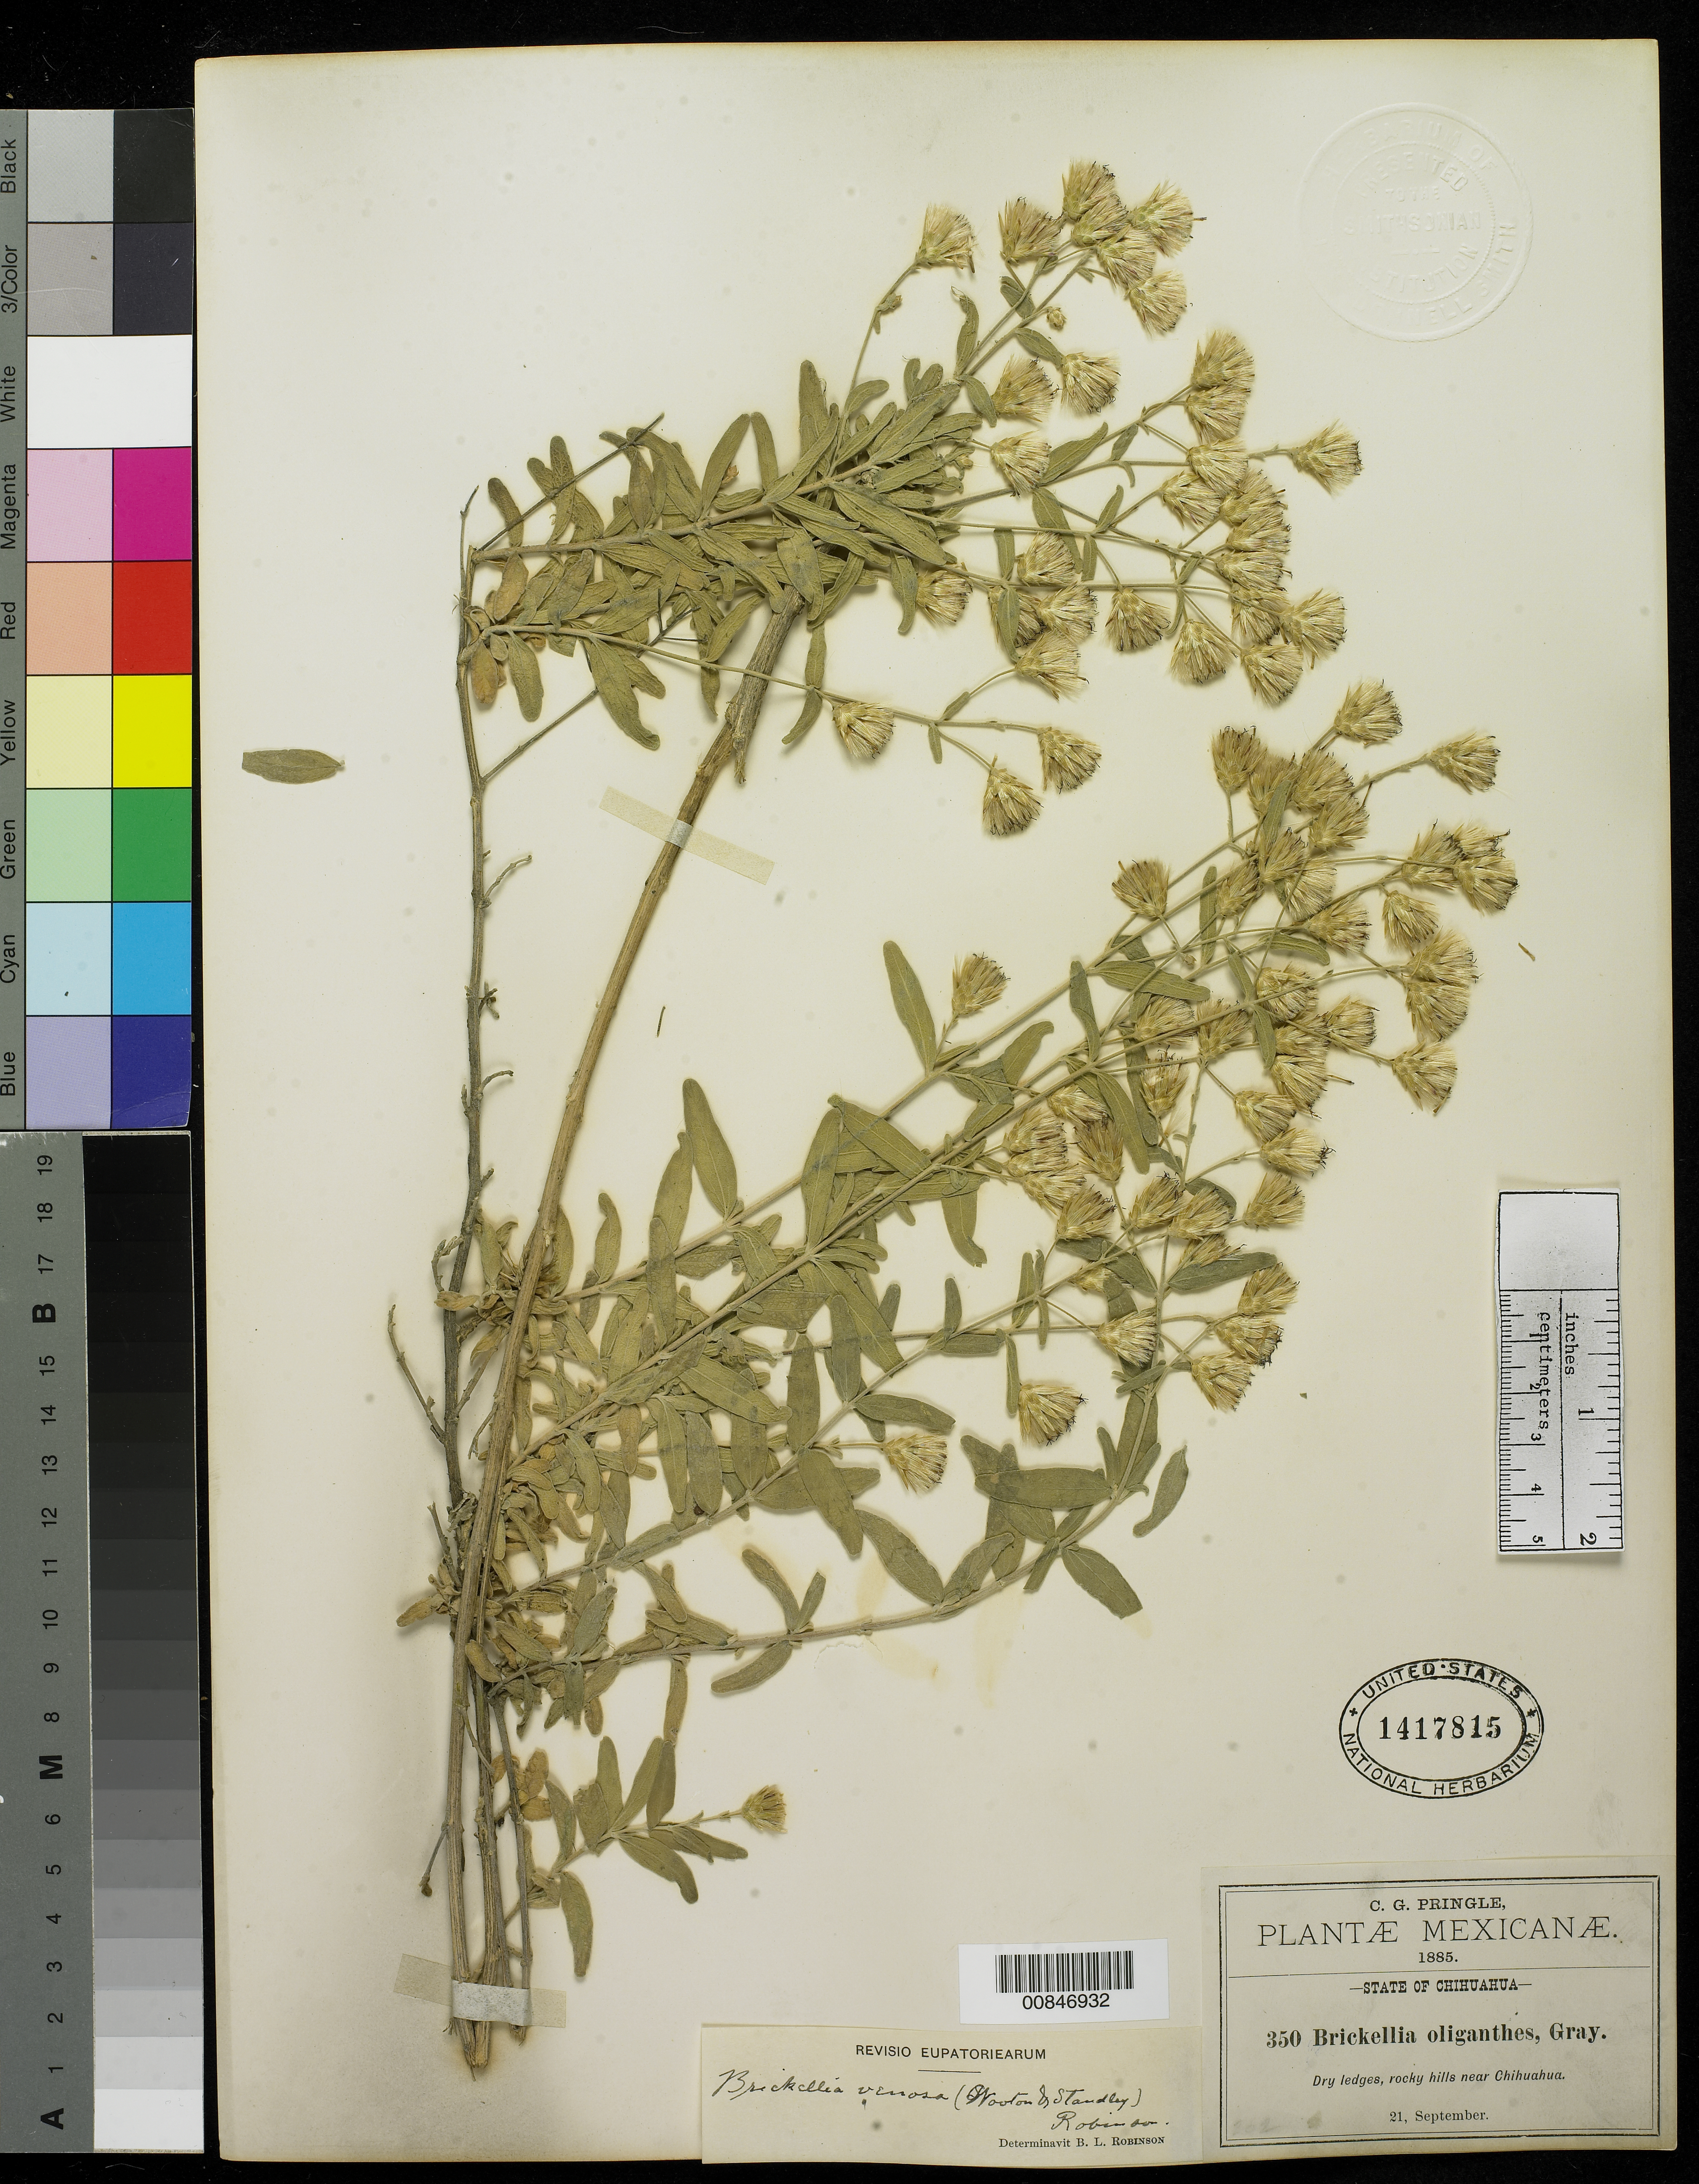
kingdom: Plantae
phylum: Tracheophyta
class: Magnoliopsida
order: Asterales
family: Asteraceae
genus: Brickellia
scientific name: Brickellia venosa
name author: (Wooton & Standl.) B.L. Rob.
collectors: C. G. Pringle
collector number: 350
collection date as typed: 21 Sep 1885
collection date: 1885-09-21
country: Mexico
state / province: Chihuahua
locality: Rocky hills near Chihuahua.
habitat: Dry ledges, rocky hills.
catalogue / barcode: US 1417815